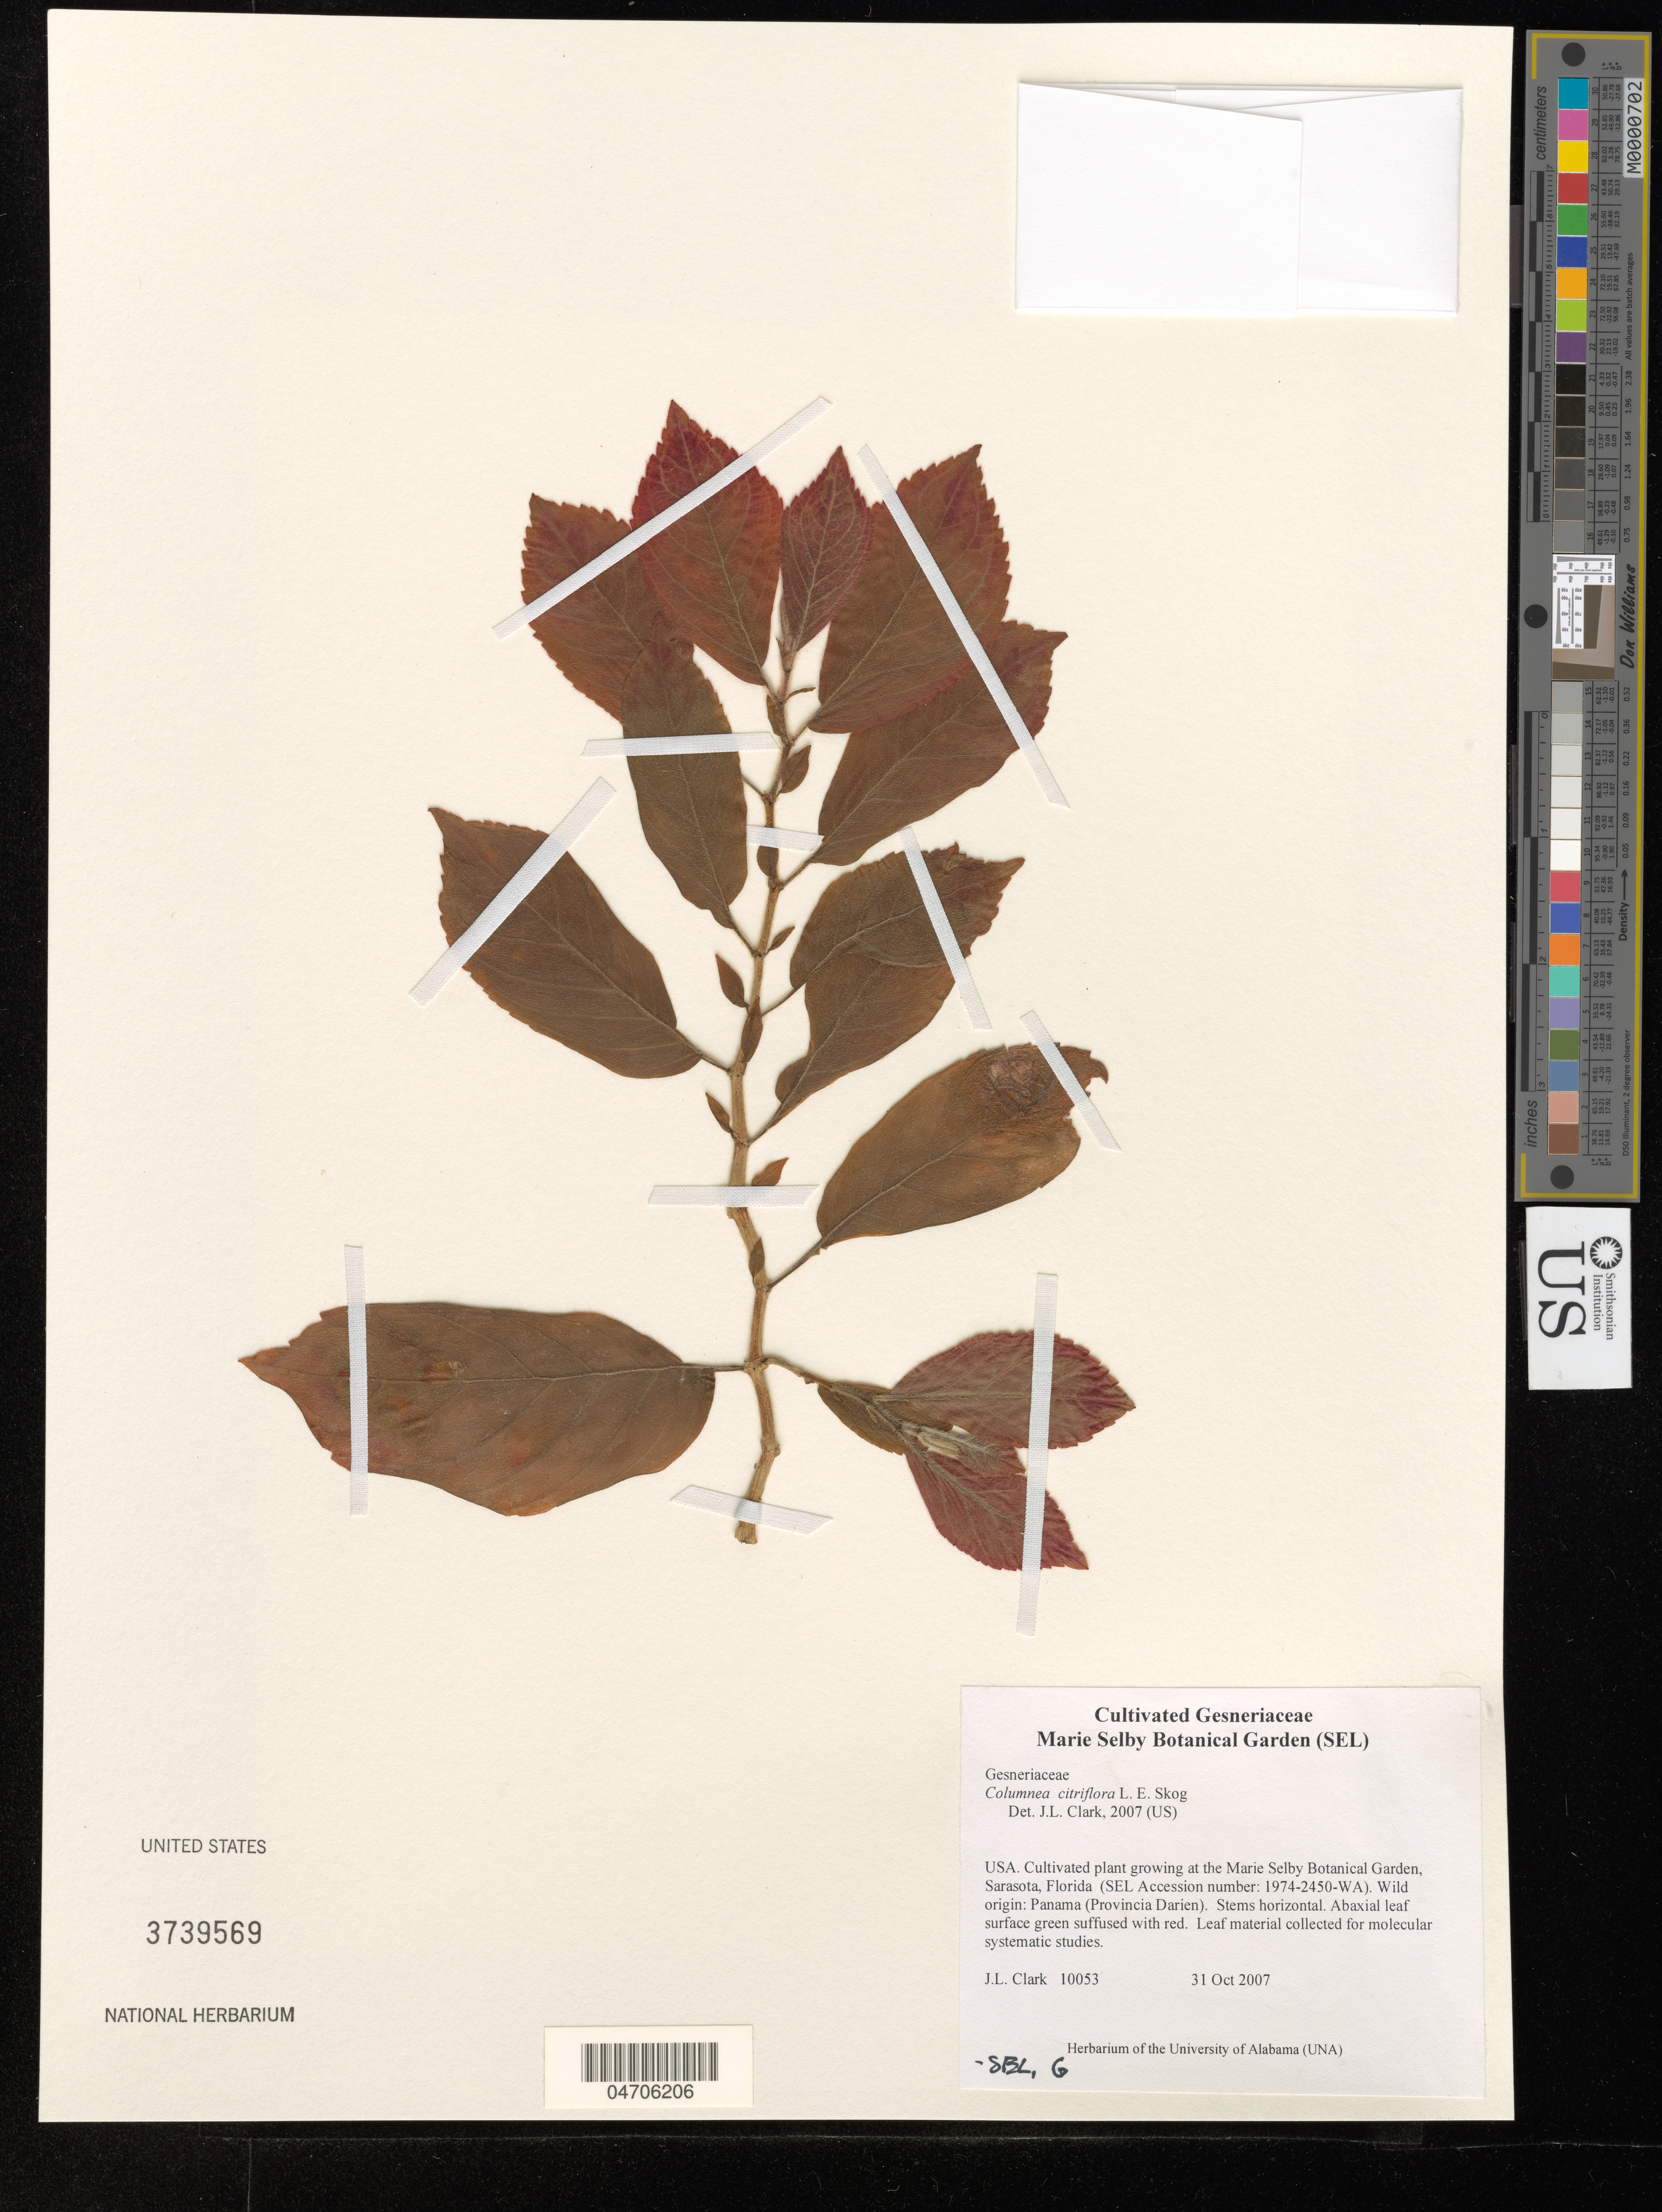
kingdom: Plantae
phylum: Tracheophyta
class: Magnoliopsida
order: Lamiales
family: Gesneriaceae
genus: Columnea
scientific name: Columnea citriflora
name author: L.E. Skog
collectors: J. L. Clark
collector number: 10053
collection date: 2007-10-31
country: United States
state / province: Florida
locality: At the Marie Selby Botanical Garden, Sarasota, (SEL Accession number: 1974-2450-WA).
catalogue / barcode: US 3739569